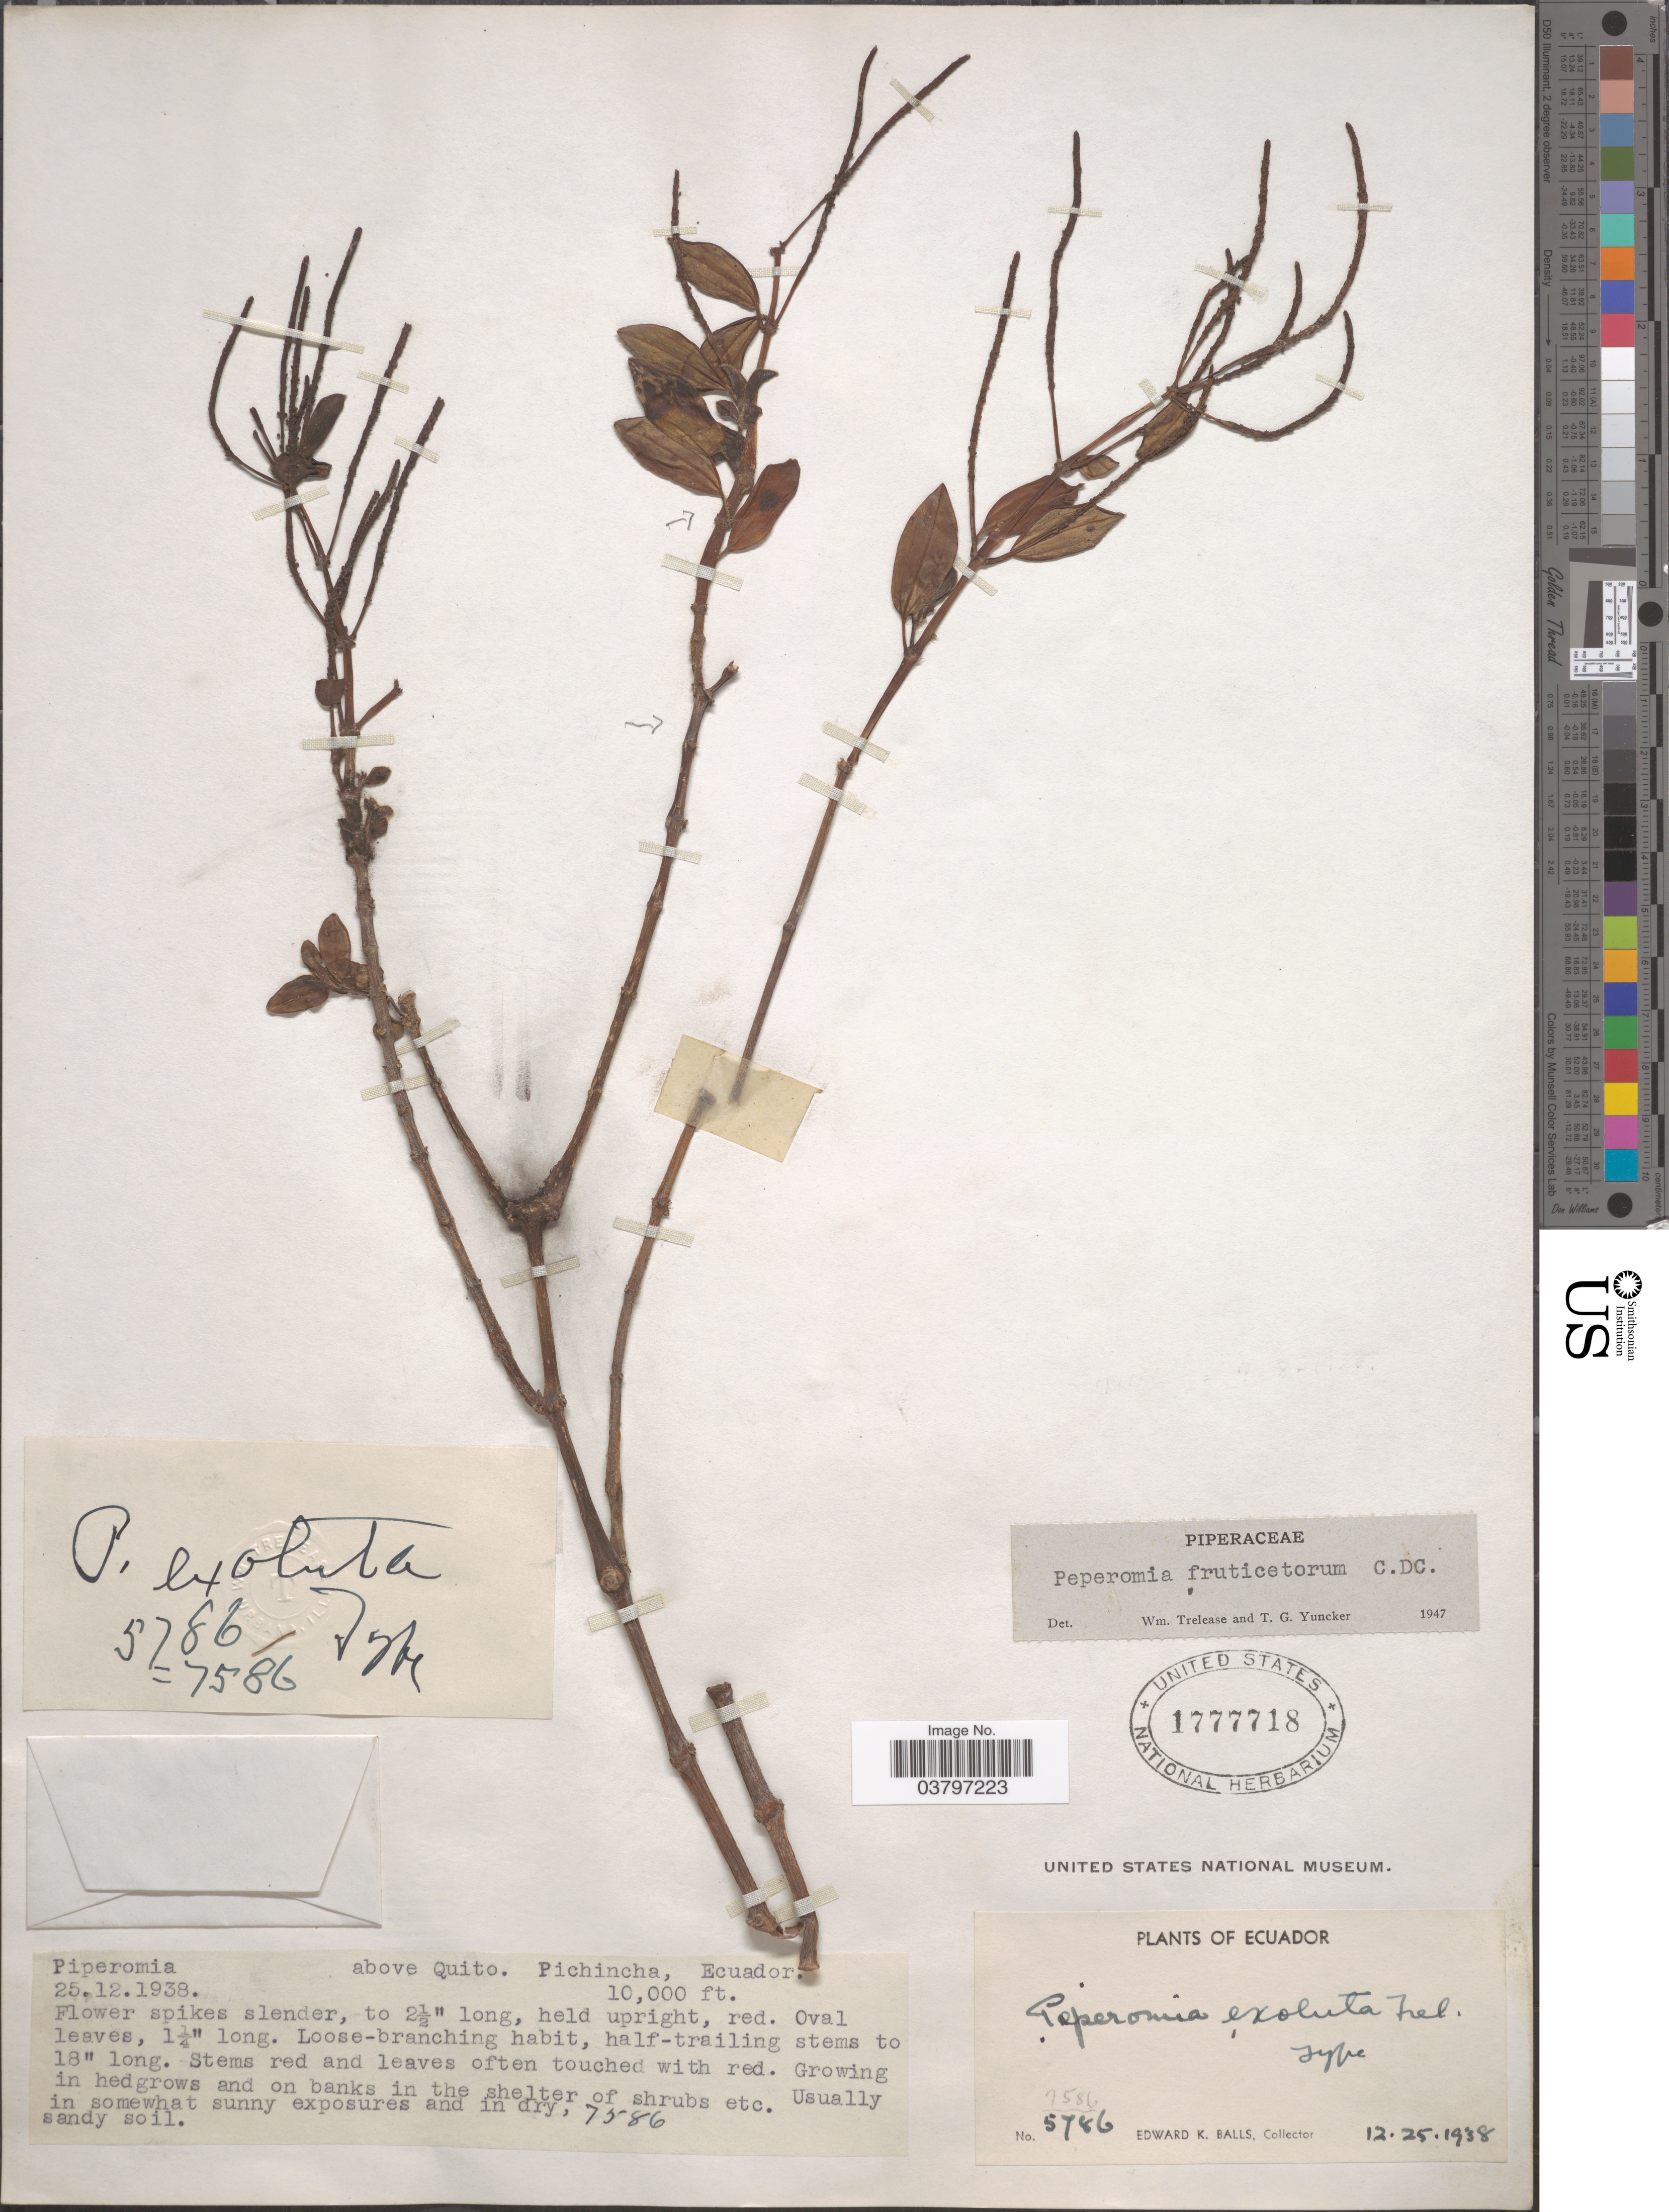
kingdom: Plantae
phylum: Tracheophyta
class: Magnoliopsida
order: Piperales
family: Piperaceae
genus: Peperomia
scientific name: Peperomia fruticetorum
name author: C. DC.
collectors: E. K. Balls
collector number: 5756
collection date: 1938-12-25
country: Ecuador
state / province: Pichincha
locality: Above Quito.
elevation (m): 3048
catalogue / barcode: US 1777718